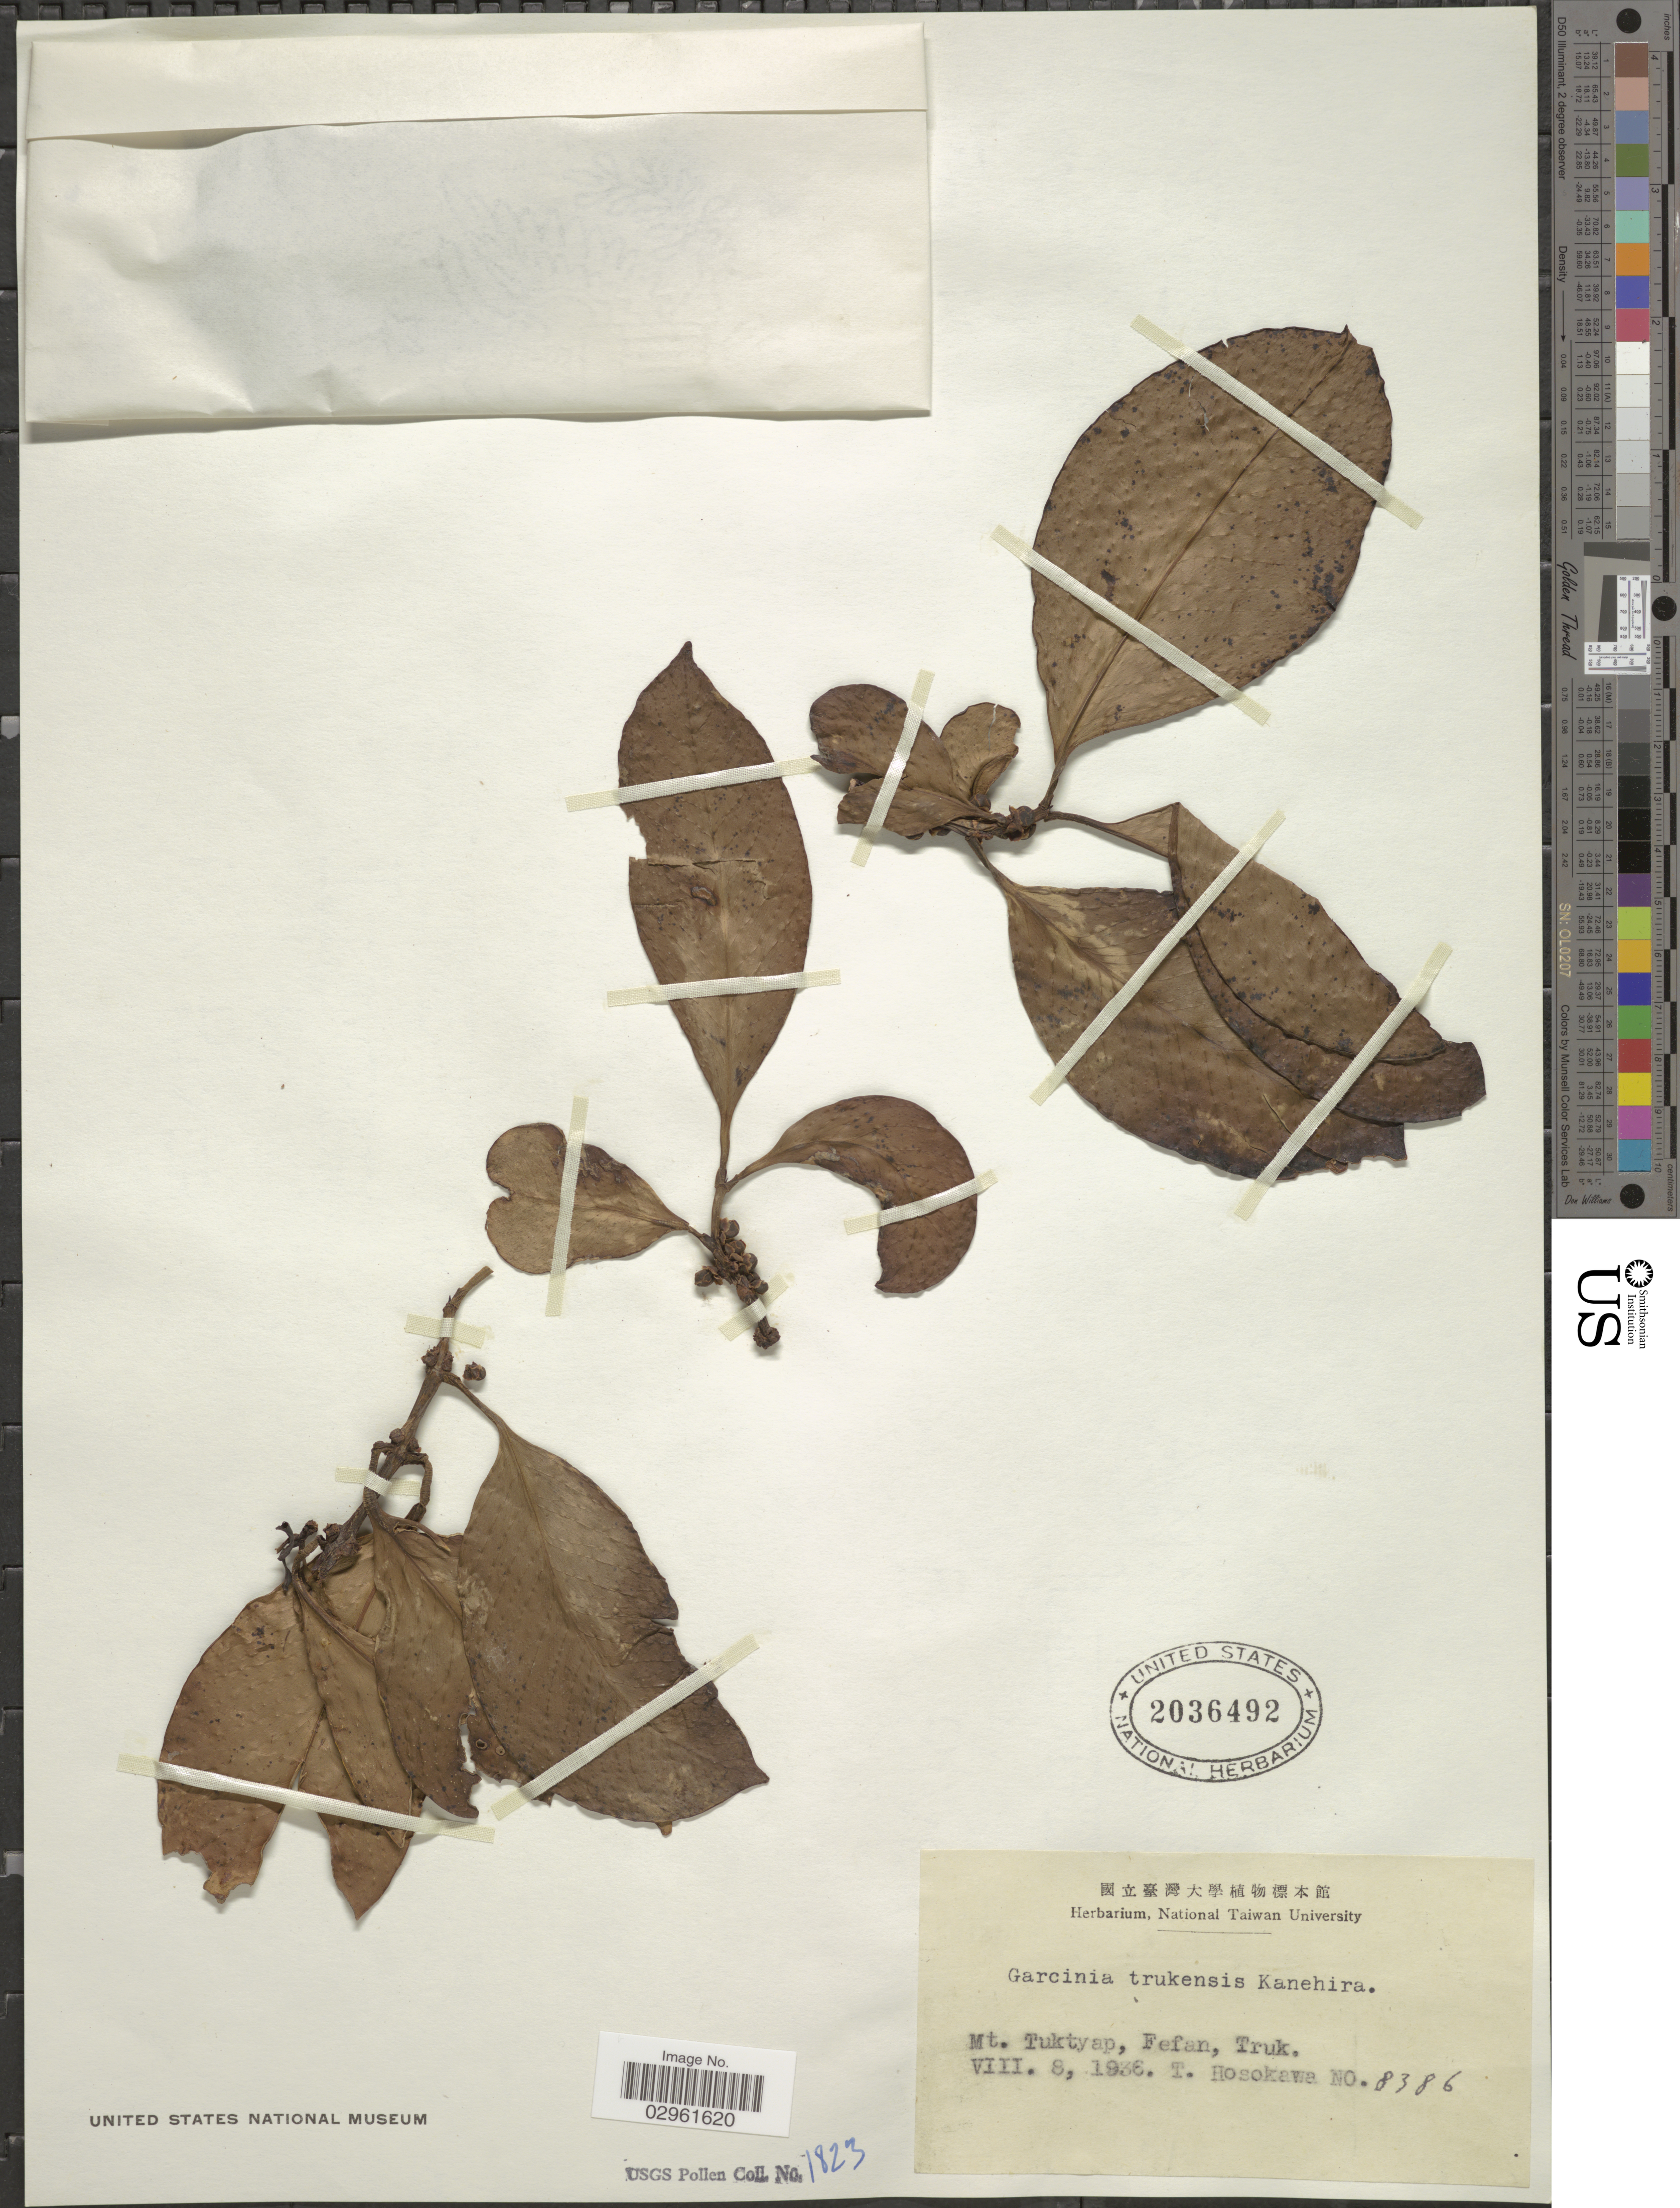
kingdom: Plantae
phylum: Tracheophyta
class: Magnoliopsida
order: Malpighiales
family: Clusiaceae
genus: Garcinia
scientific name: Garcinia trukensis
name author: Kaneh.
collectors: T. Hosokawa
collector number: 8386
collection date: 1936-08-08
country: Micronesia, Federated States of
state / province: Truk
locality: Mt. Tuktyap, Fefan.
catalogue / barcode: US 2036492